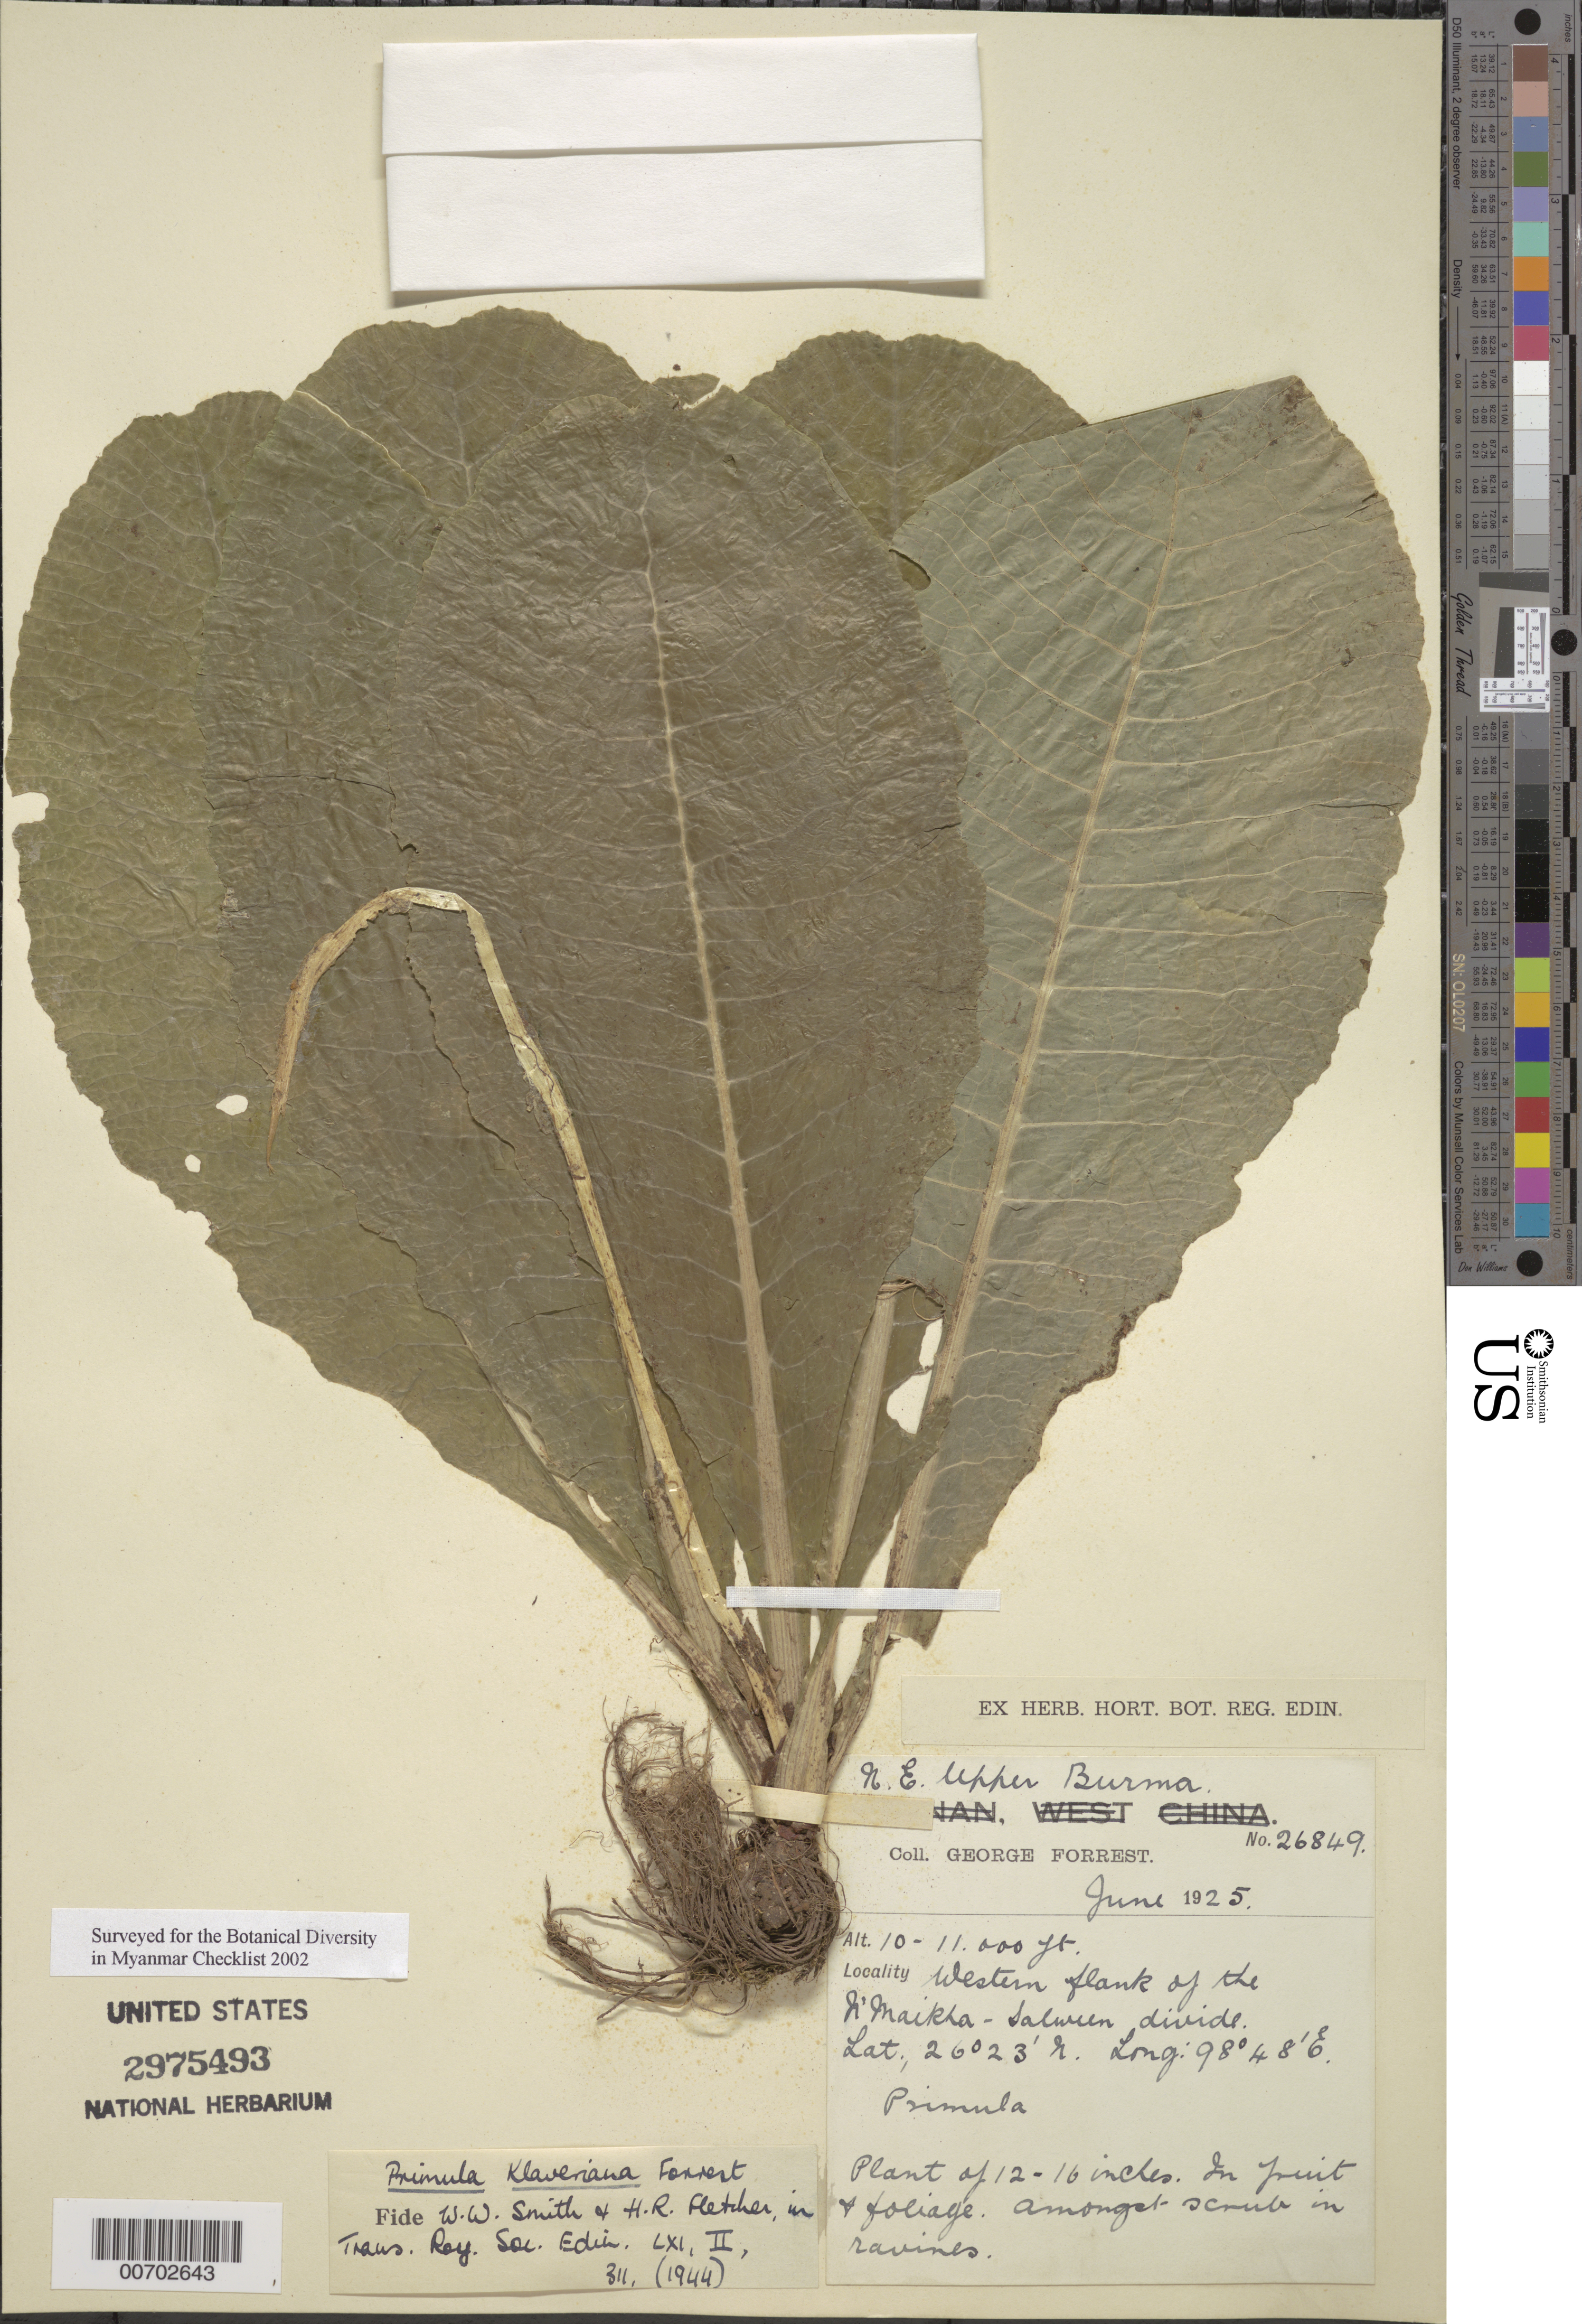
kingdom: Plantae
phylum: Tracheophyta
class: Magnoliopsida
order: Ericales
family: Primulaceae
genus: Primula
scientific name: Primula klaveriana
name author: Forrest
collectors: G. Forrest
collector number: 26849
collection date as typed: Jun 1925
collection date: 1925-06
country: Myanmar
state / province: Kachin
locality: N'Maikha-Salwin Divide, W flank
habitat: In scrub in ravines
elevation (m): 3048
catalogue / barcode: US 2975493